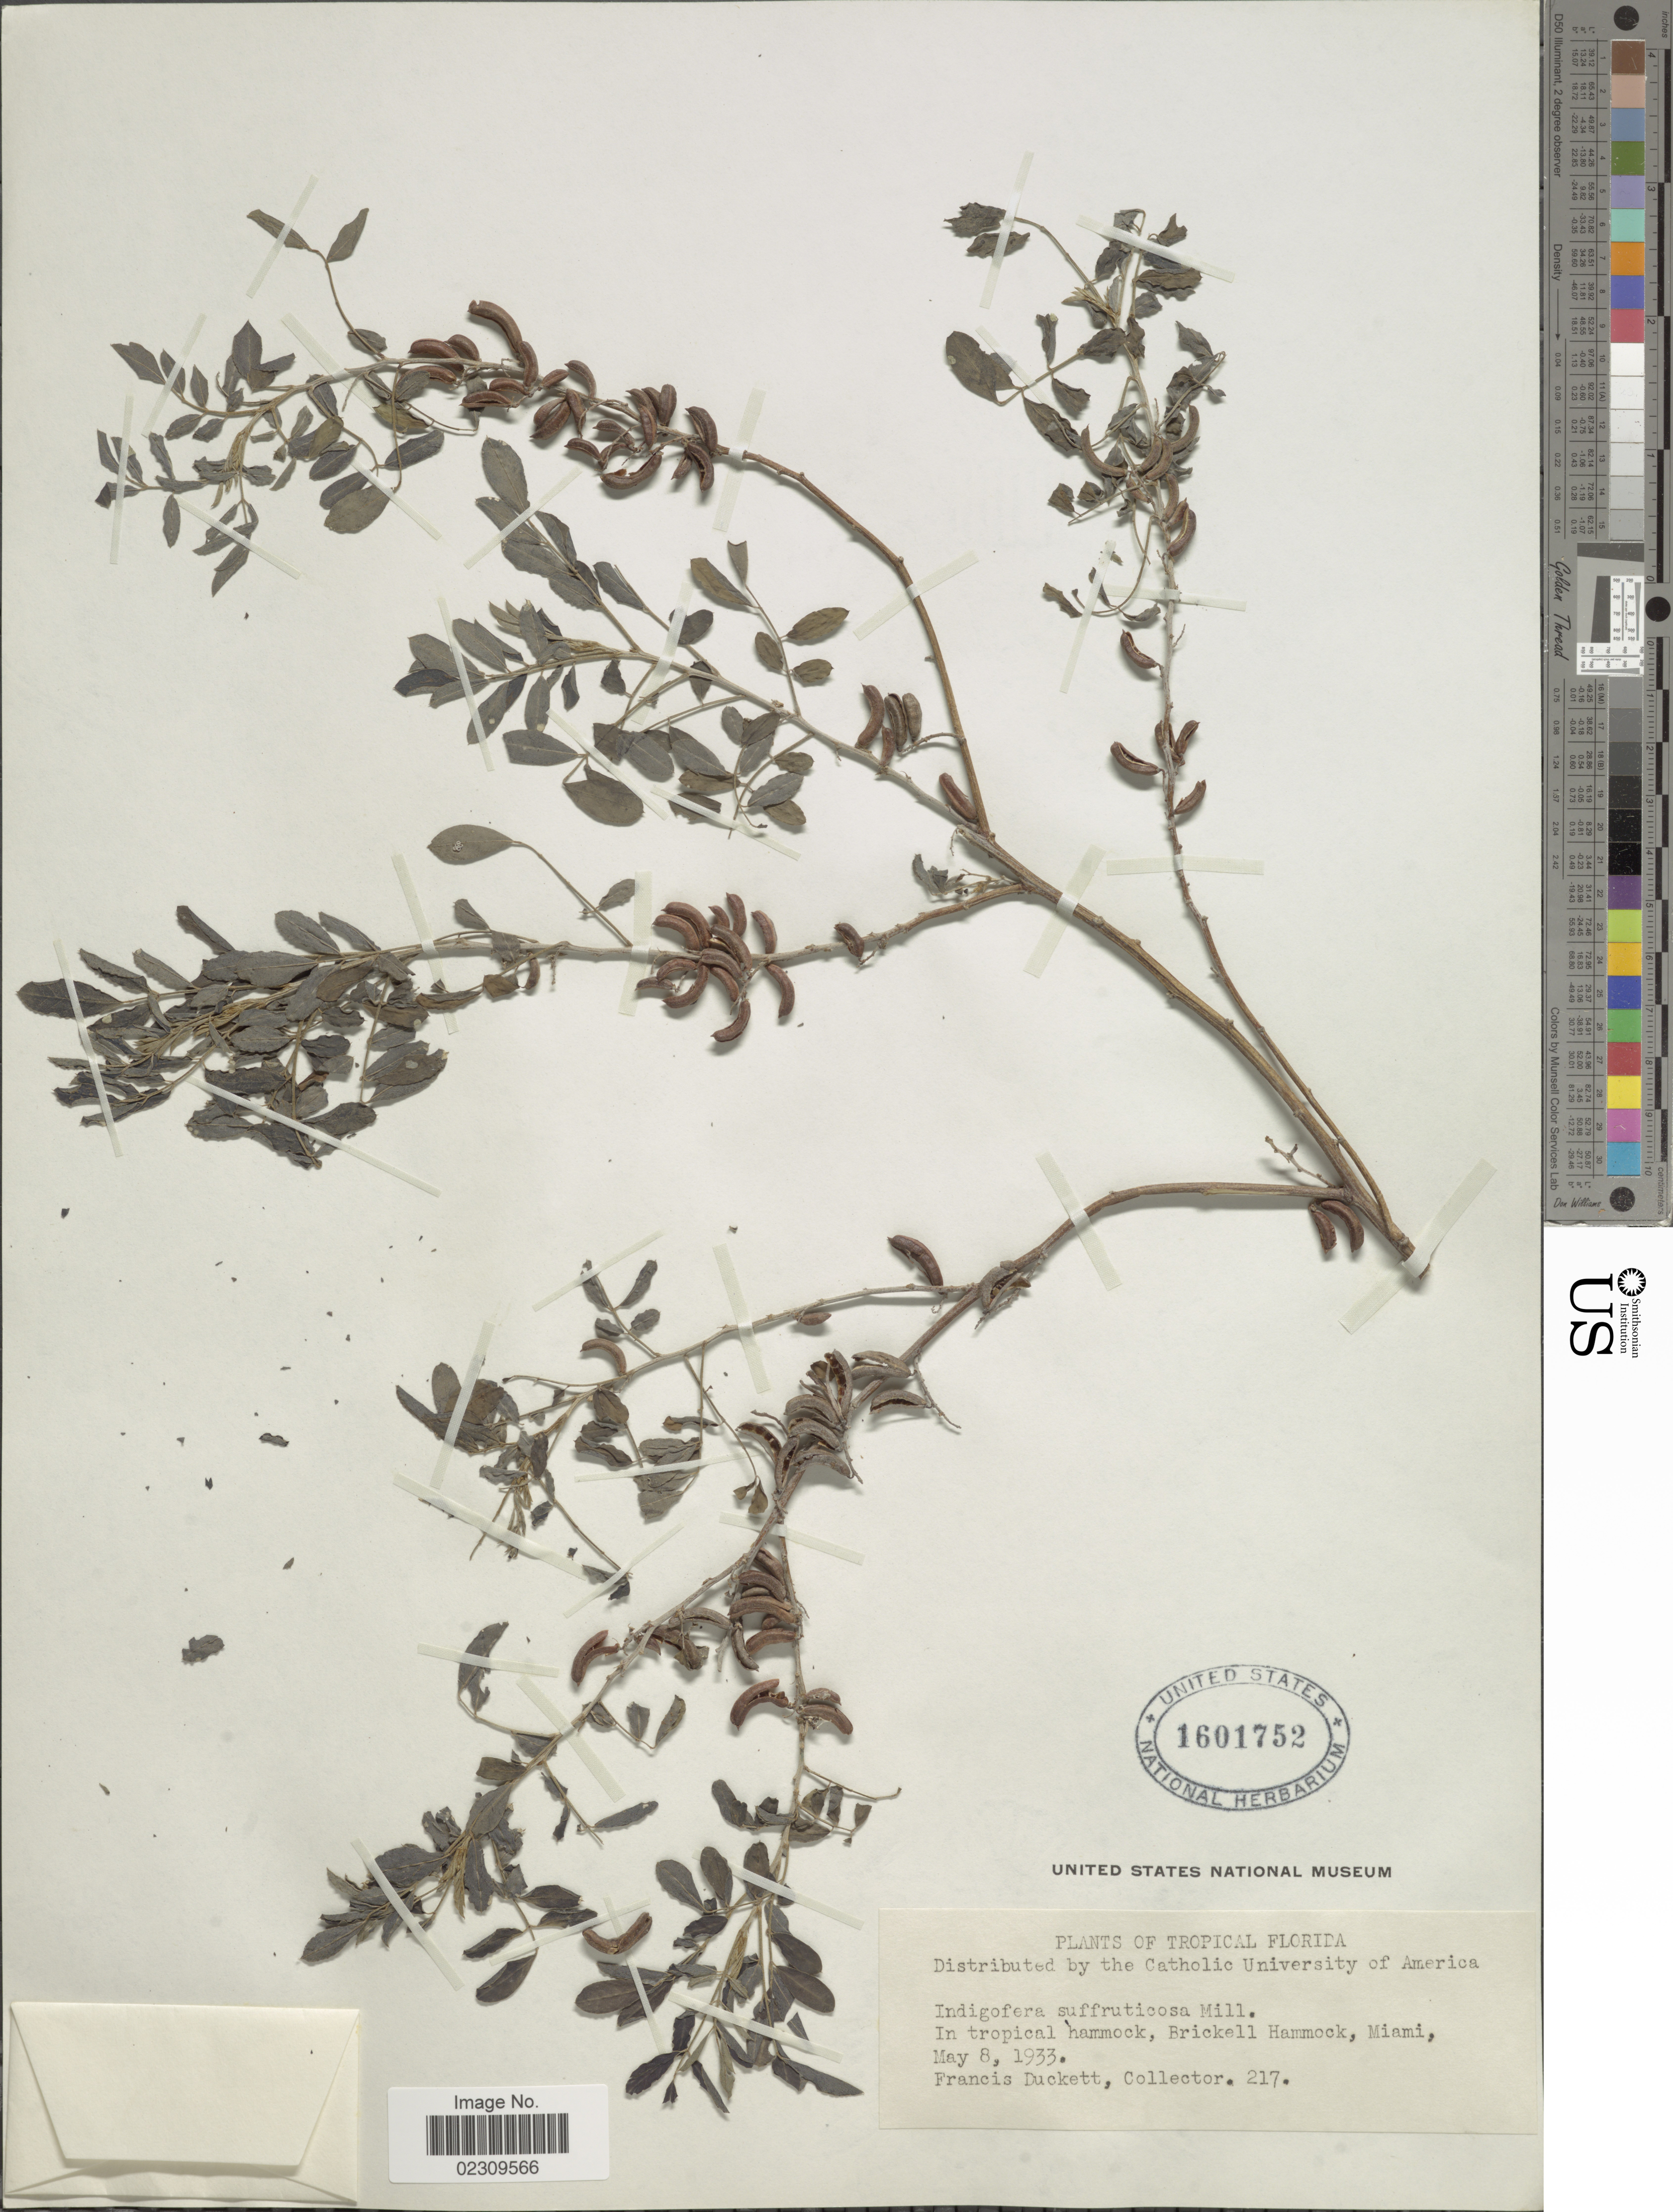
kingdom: Plantae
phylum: Tracheophyta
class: Magnoliopsida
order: Fabales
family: Fabaceae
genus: Indigofera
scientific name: Indigofera suffruticosa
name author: Mill.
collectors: F. Duckett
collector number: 217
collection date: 1933-05-08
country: United States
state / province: Florida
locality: Tropical Florida. In tropical hammock, Brickell Hammock, Miami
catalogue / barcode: US 1601752